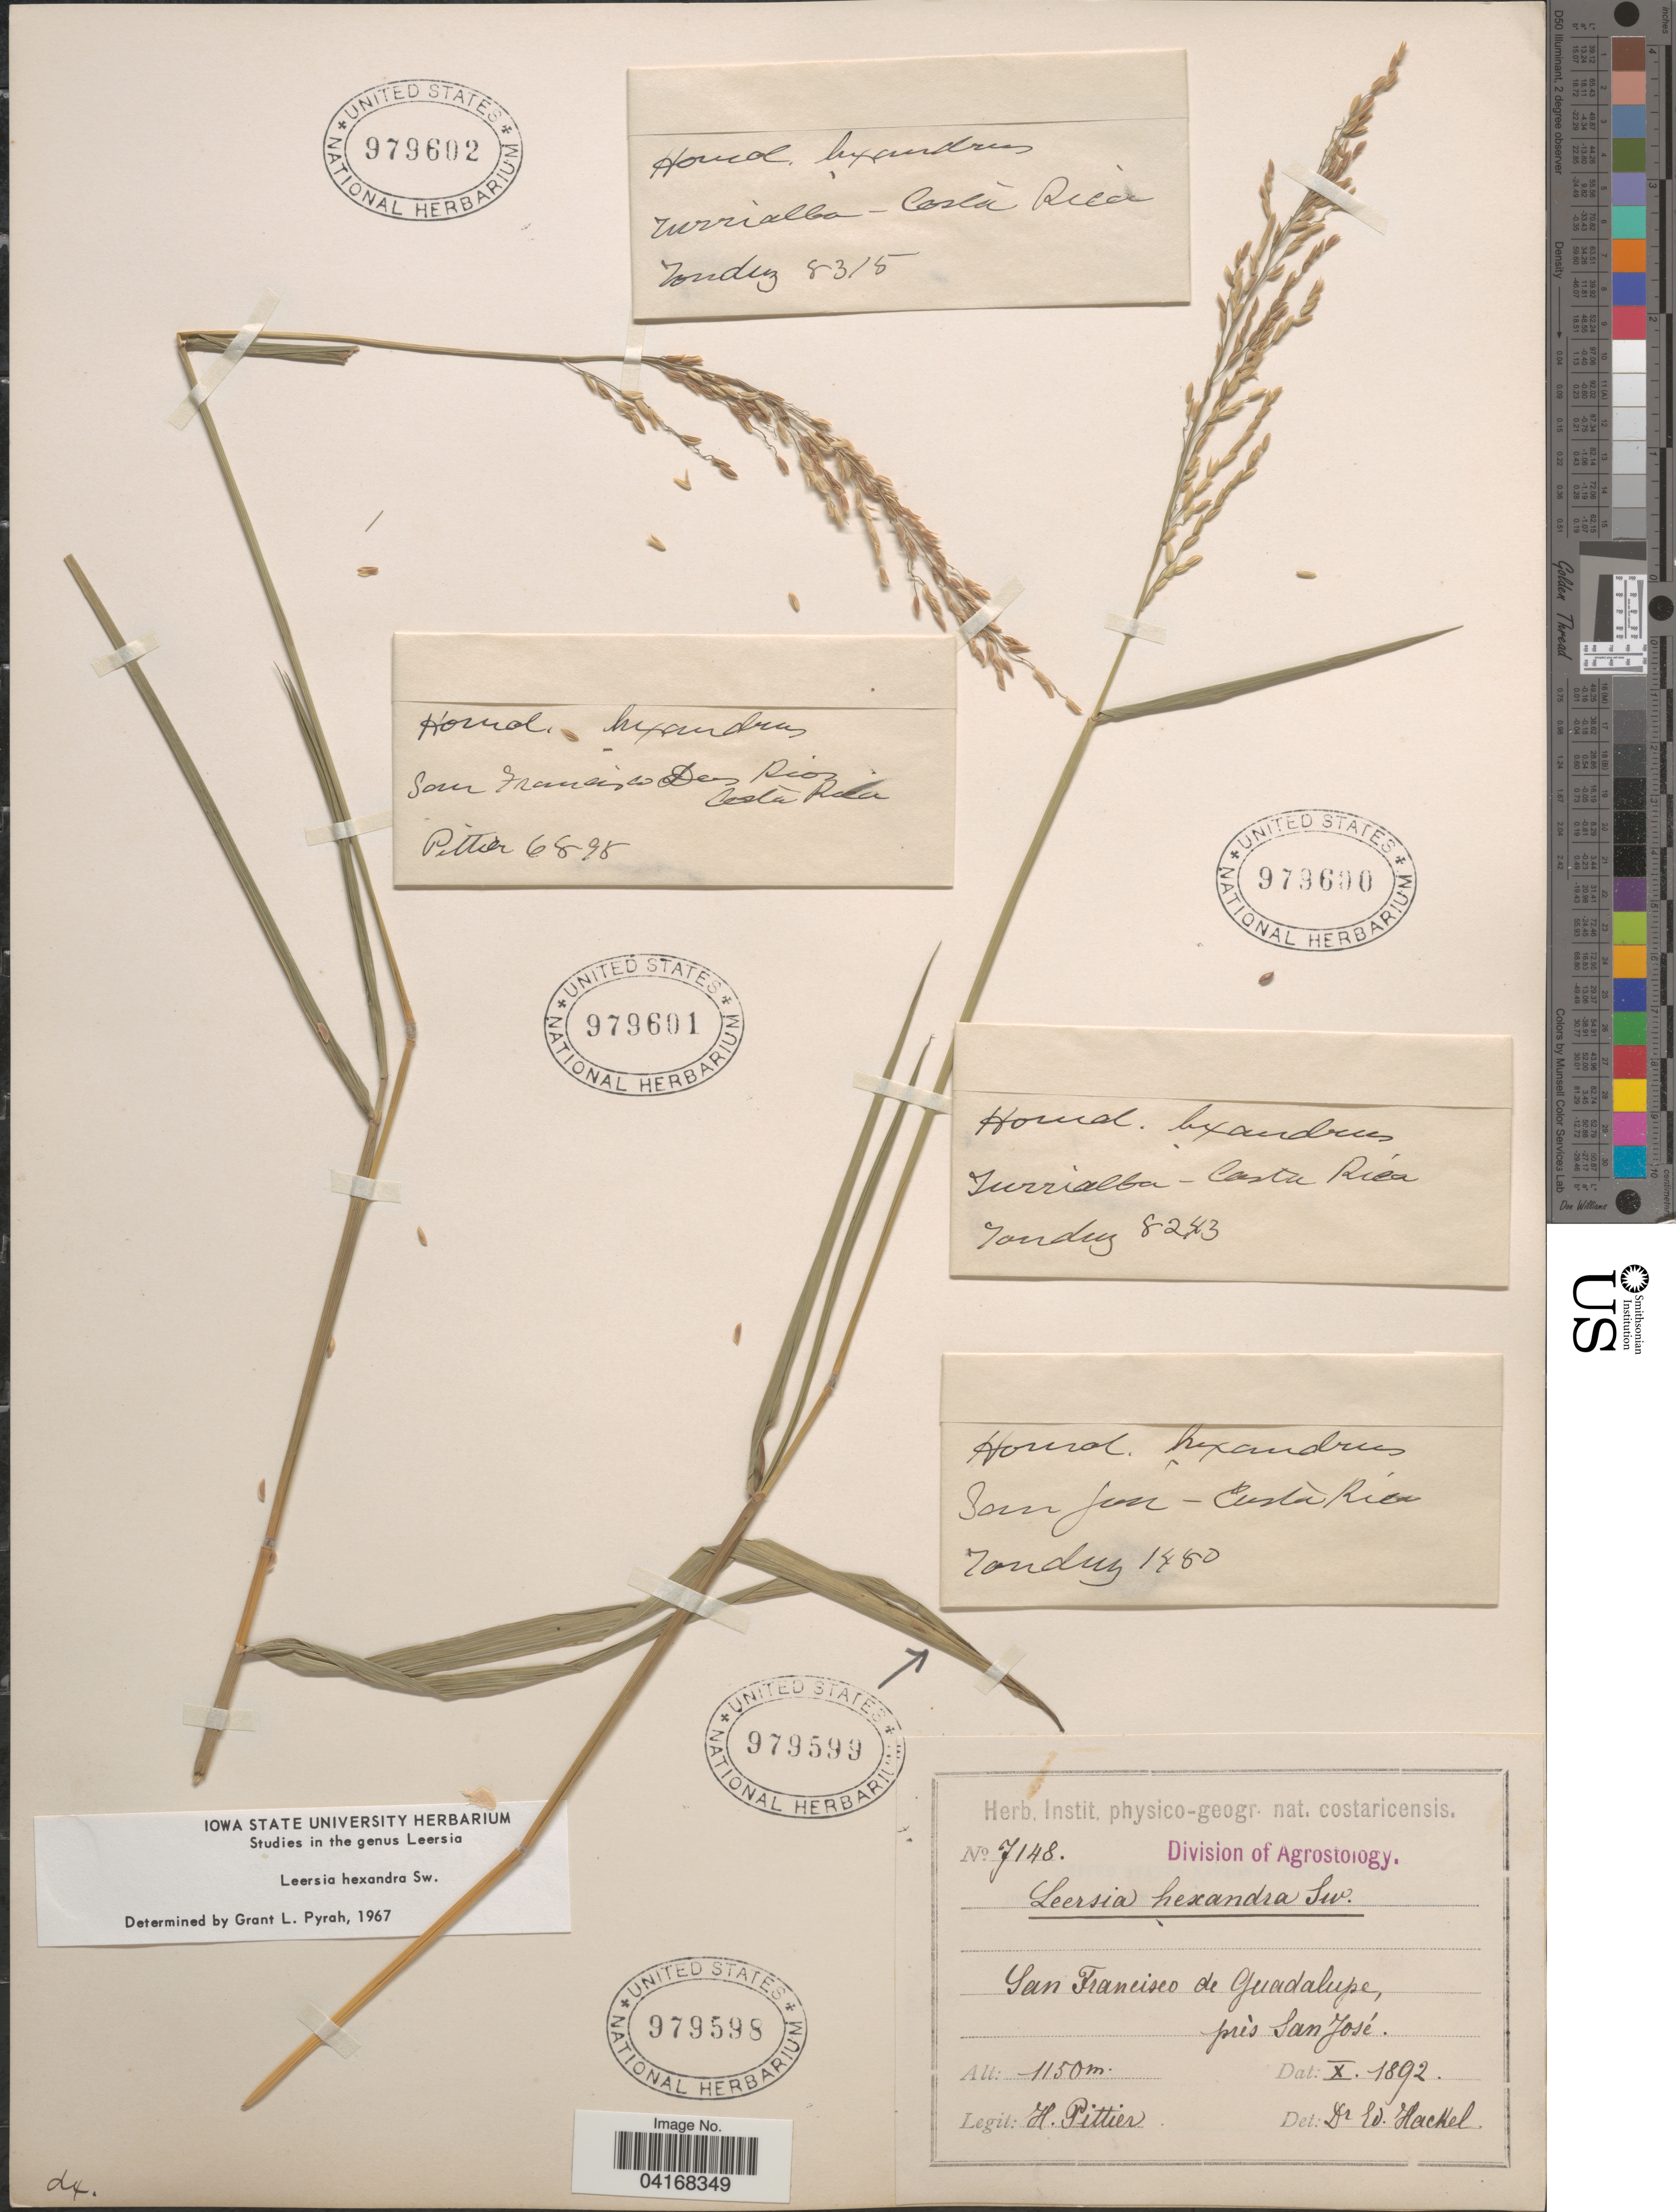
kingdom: Plantae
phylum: Tracheophyta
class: Liliopsida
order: Poales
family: Poaceae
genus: Leersia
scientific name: Leersia hexandra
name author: Sw.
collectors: Tonduz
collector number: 1480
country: Costa Rica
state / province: San José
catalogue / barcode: US 979599-4